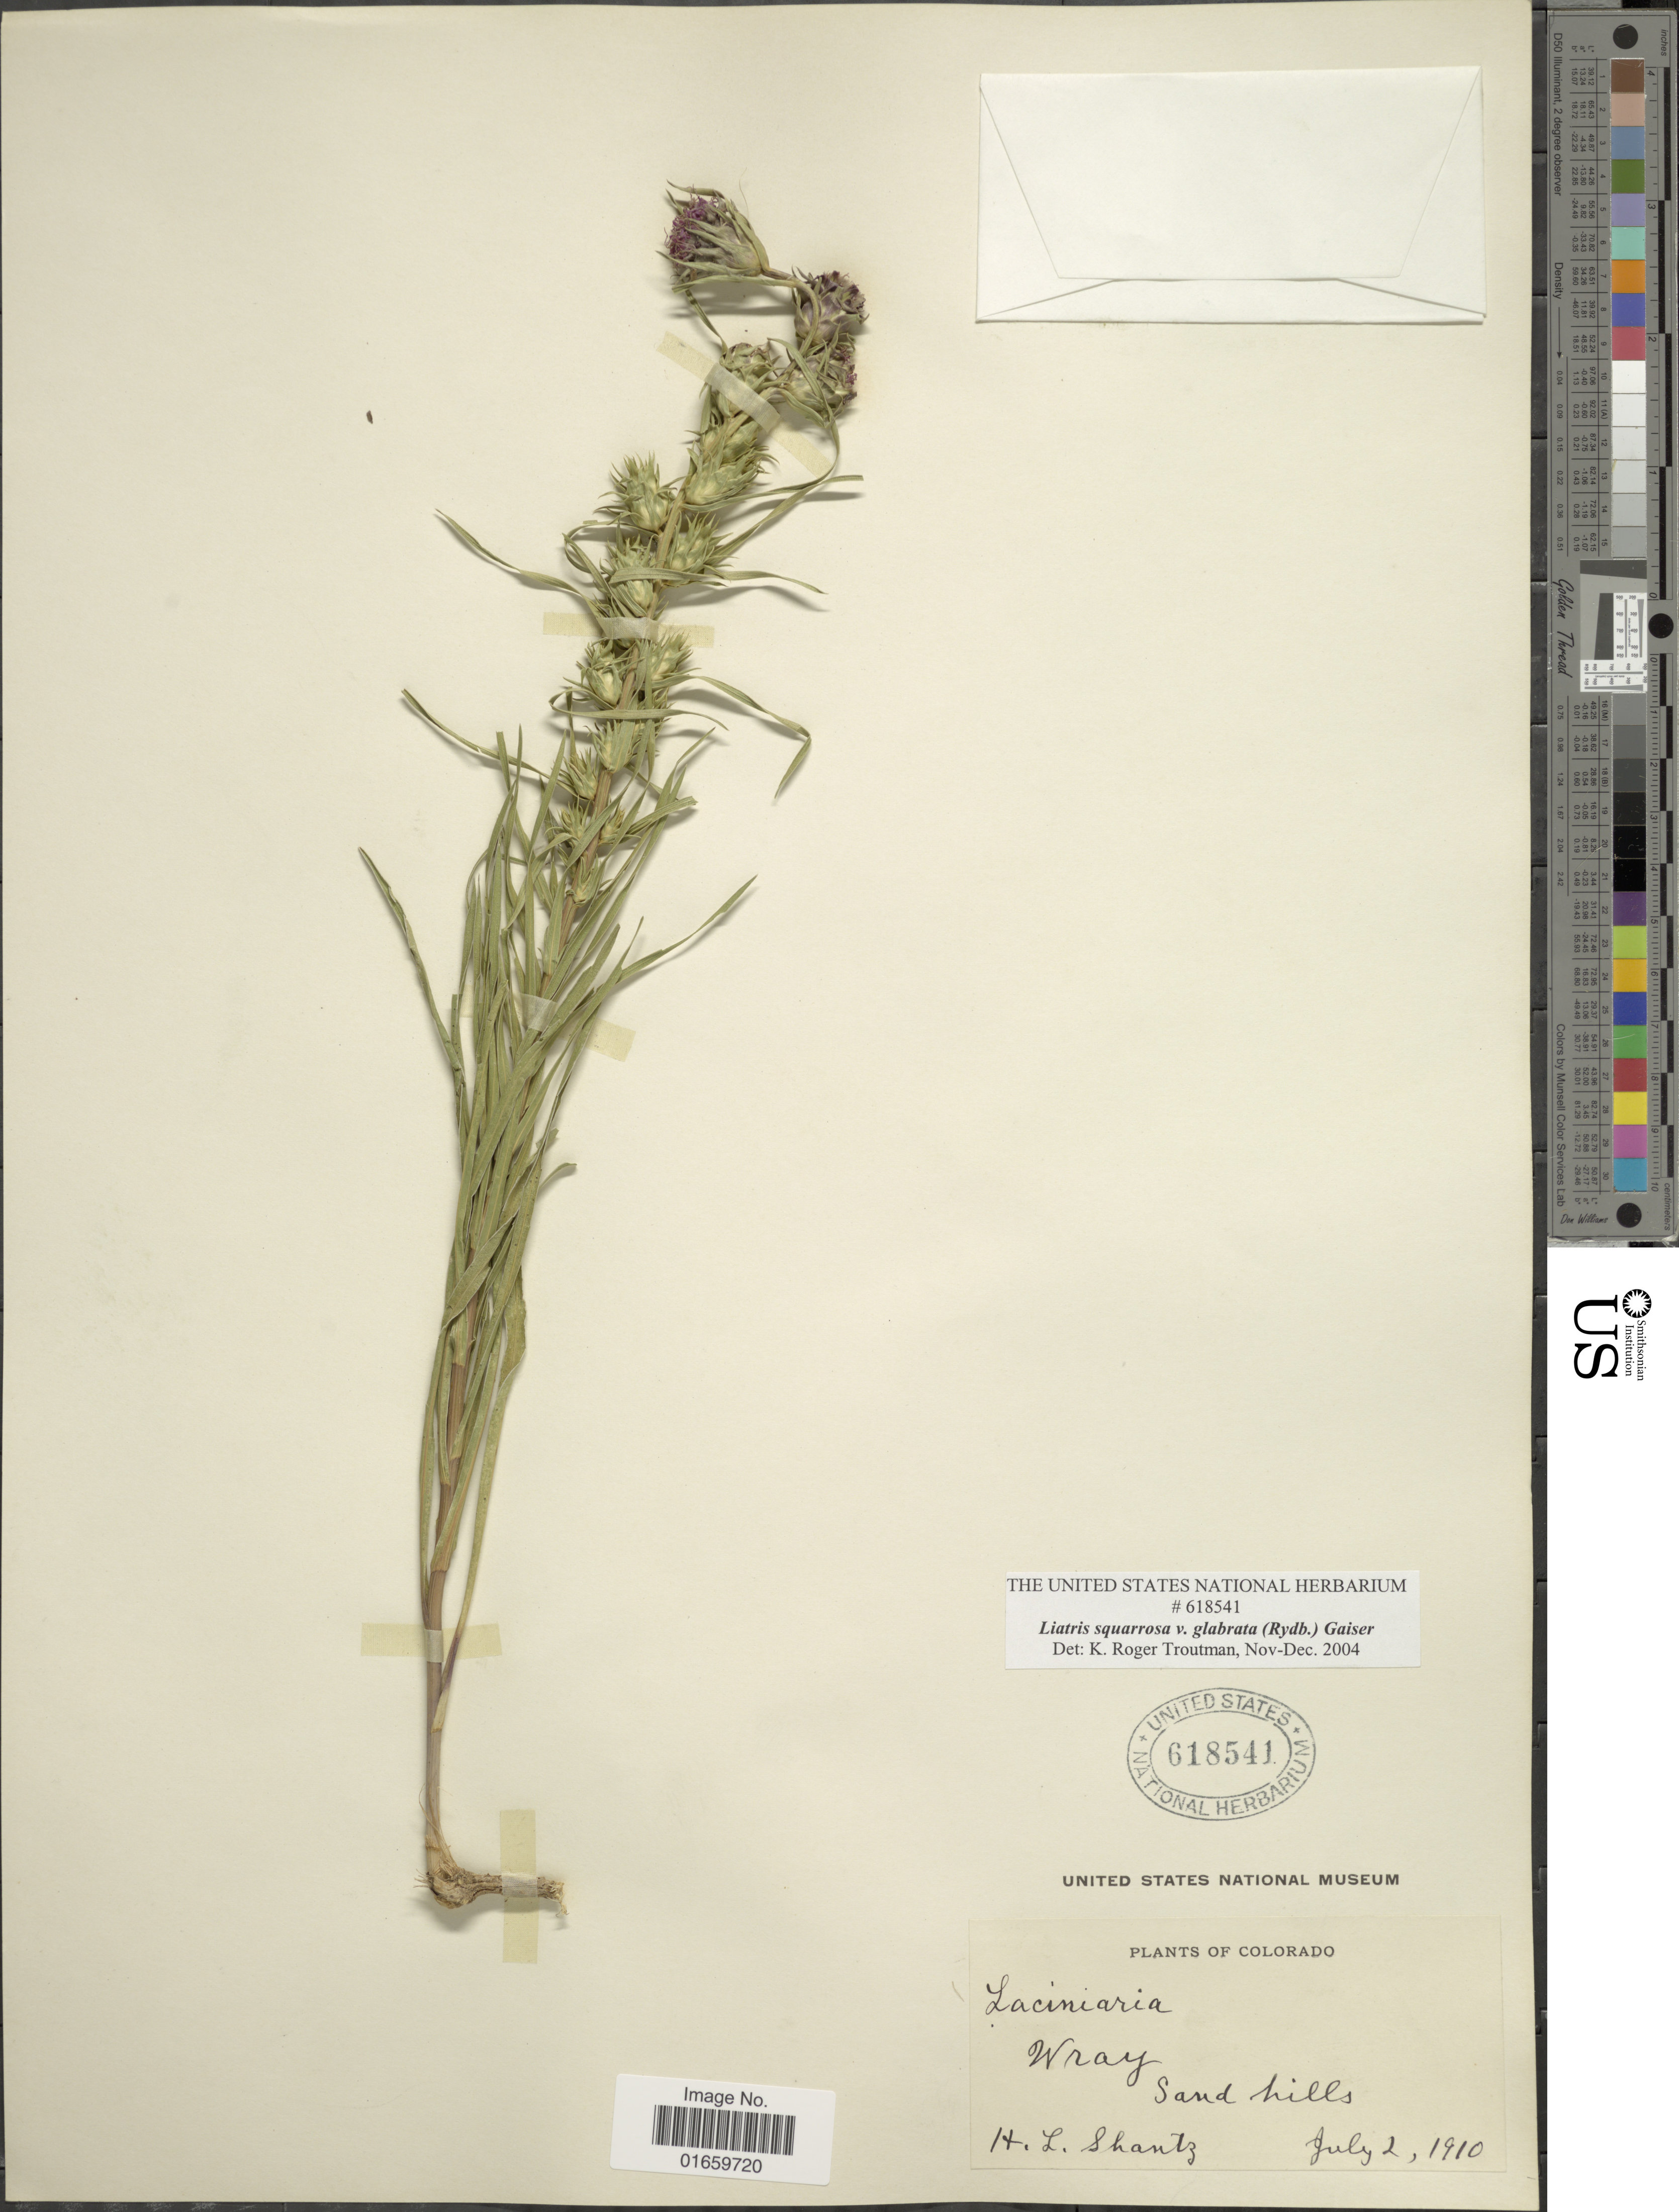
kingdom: Plantae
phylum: Tracheophyta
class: Magnoliopsida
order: Asterales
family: Asteraceae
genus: Liatris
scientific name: Liatris squarrosa var. glabrata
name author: (Rydb.) Gaiser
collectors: H. Shantz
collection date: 1910-07-02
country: United States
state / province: Colorado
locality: Wray, Sand hills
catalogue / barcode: US 618541